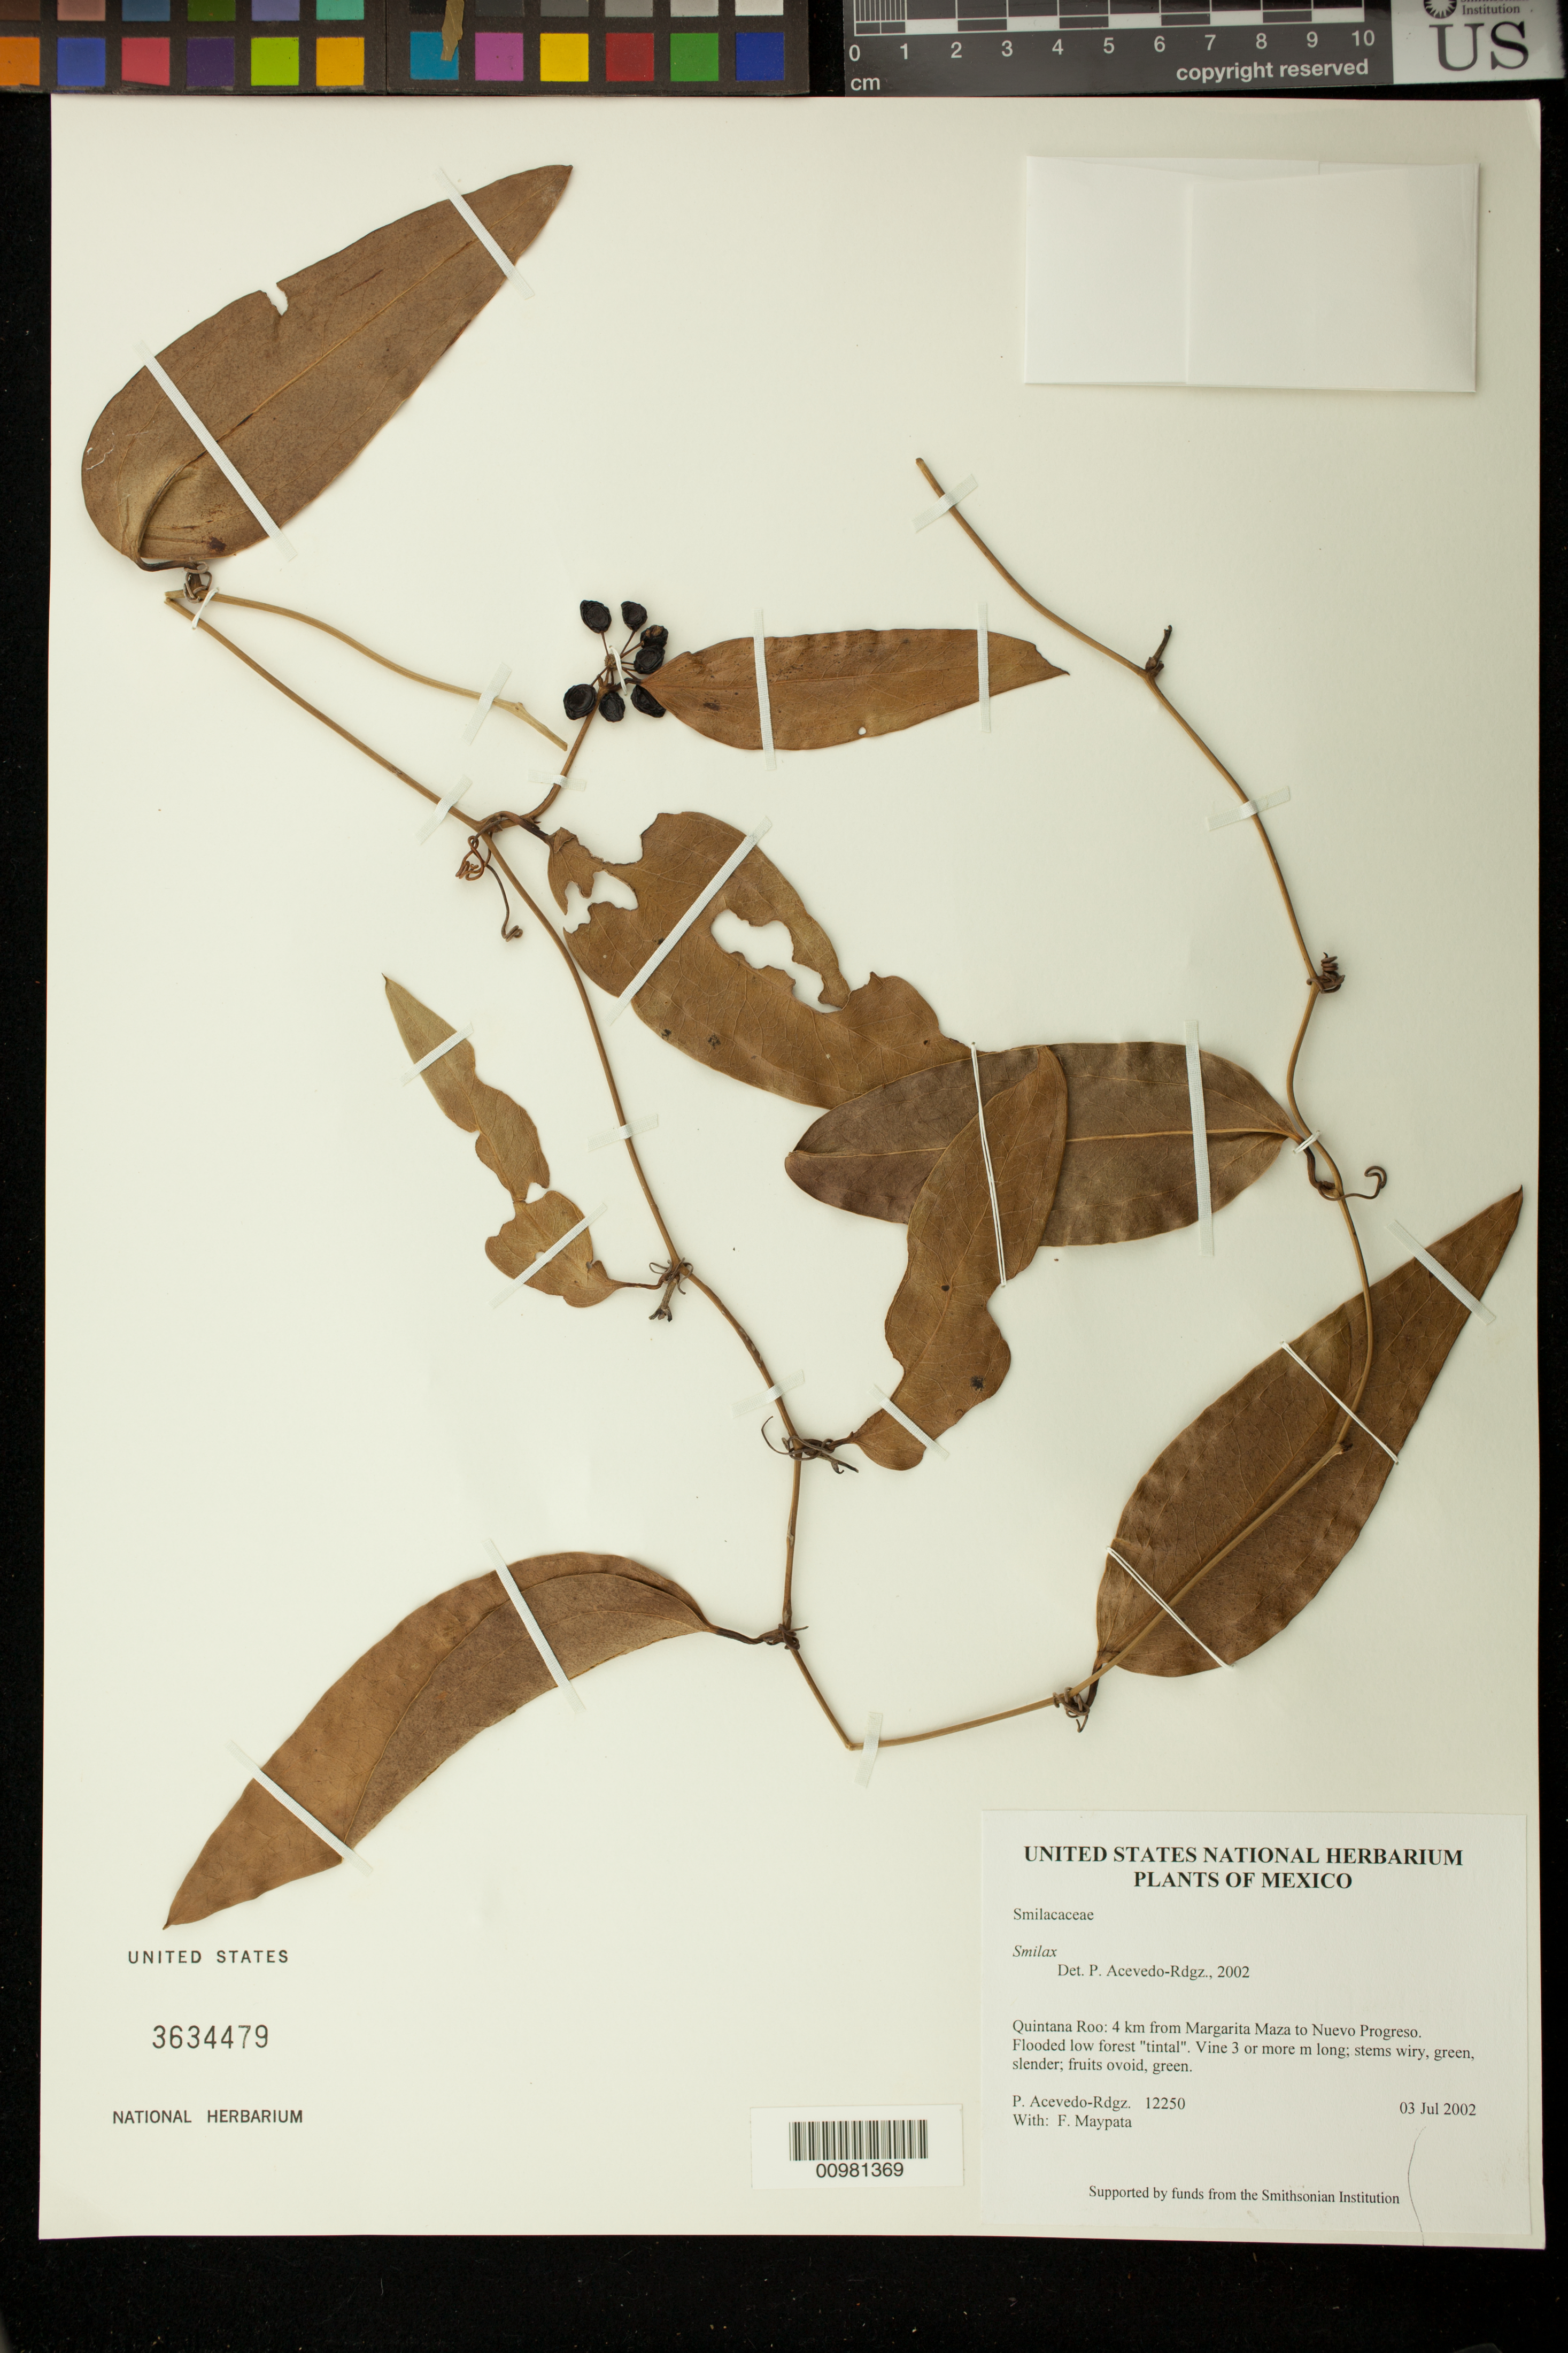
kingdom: Plantae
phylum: Tracheophyta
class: Liliopsida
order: Liliales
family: Smilacaceae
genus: Smilax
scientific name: Smilax spinosa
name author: Mill.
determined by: Strong, M. T., (US), Smithsonian Institution - National Museum of Natural History (UNITED STATES)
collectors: P. Acevedo-Rodr. & F. Maypata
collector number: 12250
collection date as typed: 03 Jul 2002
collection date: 2002-07-03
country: Mexico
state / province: Quintana Roo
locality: Quintana Roo: 4 km from Margarita Maza to Nuevo Progreso.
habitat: Flooded low forest "tintal".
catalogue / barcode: US 3634479